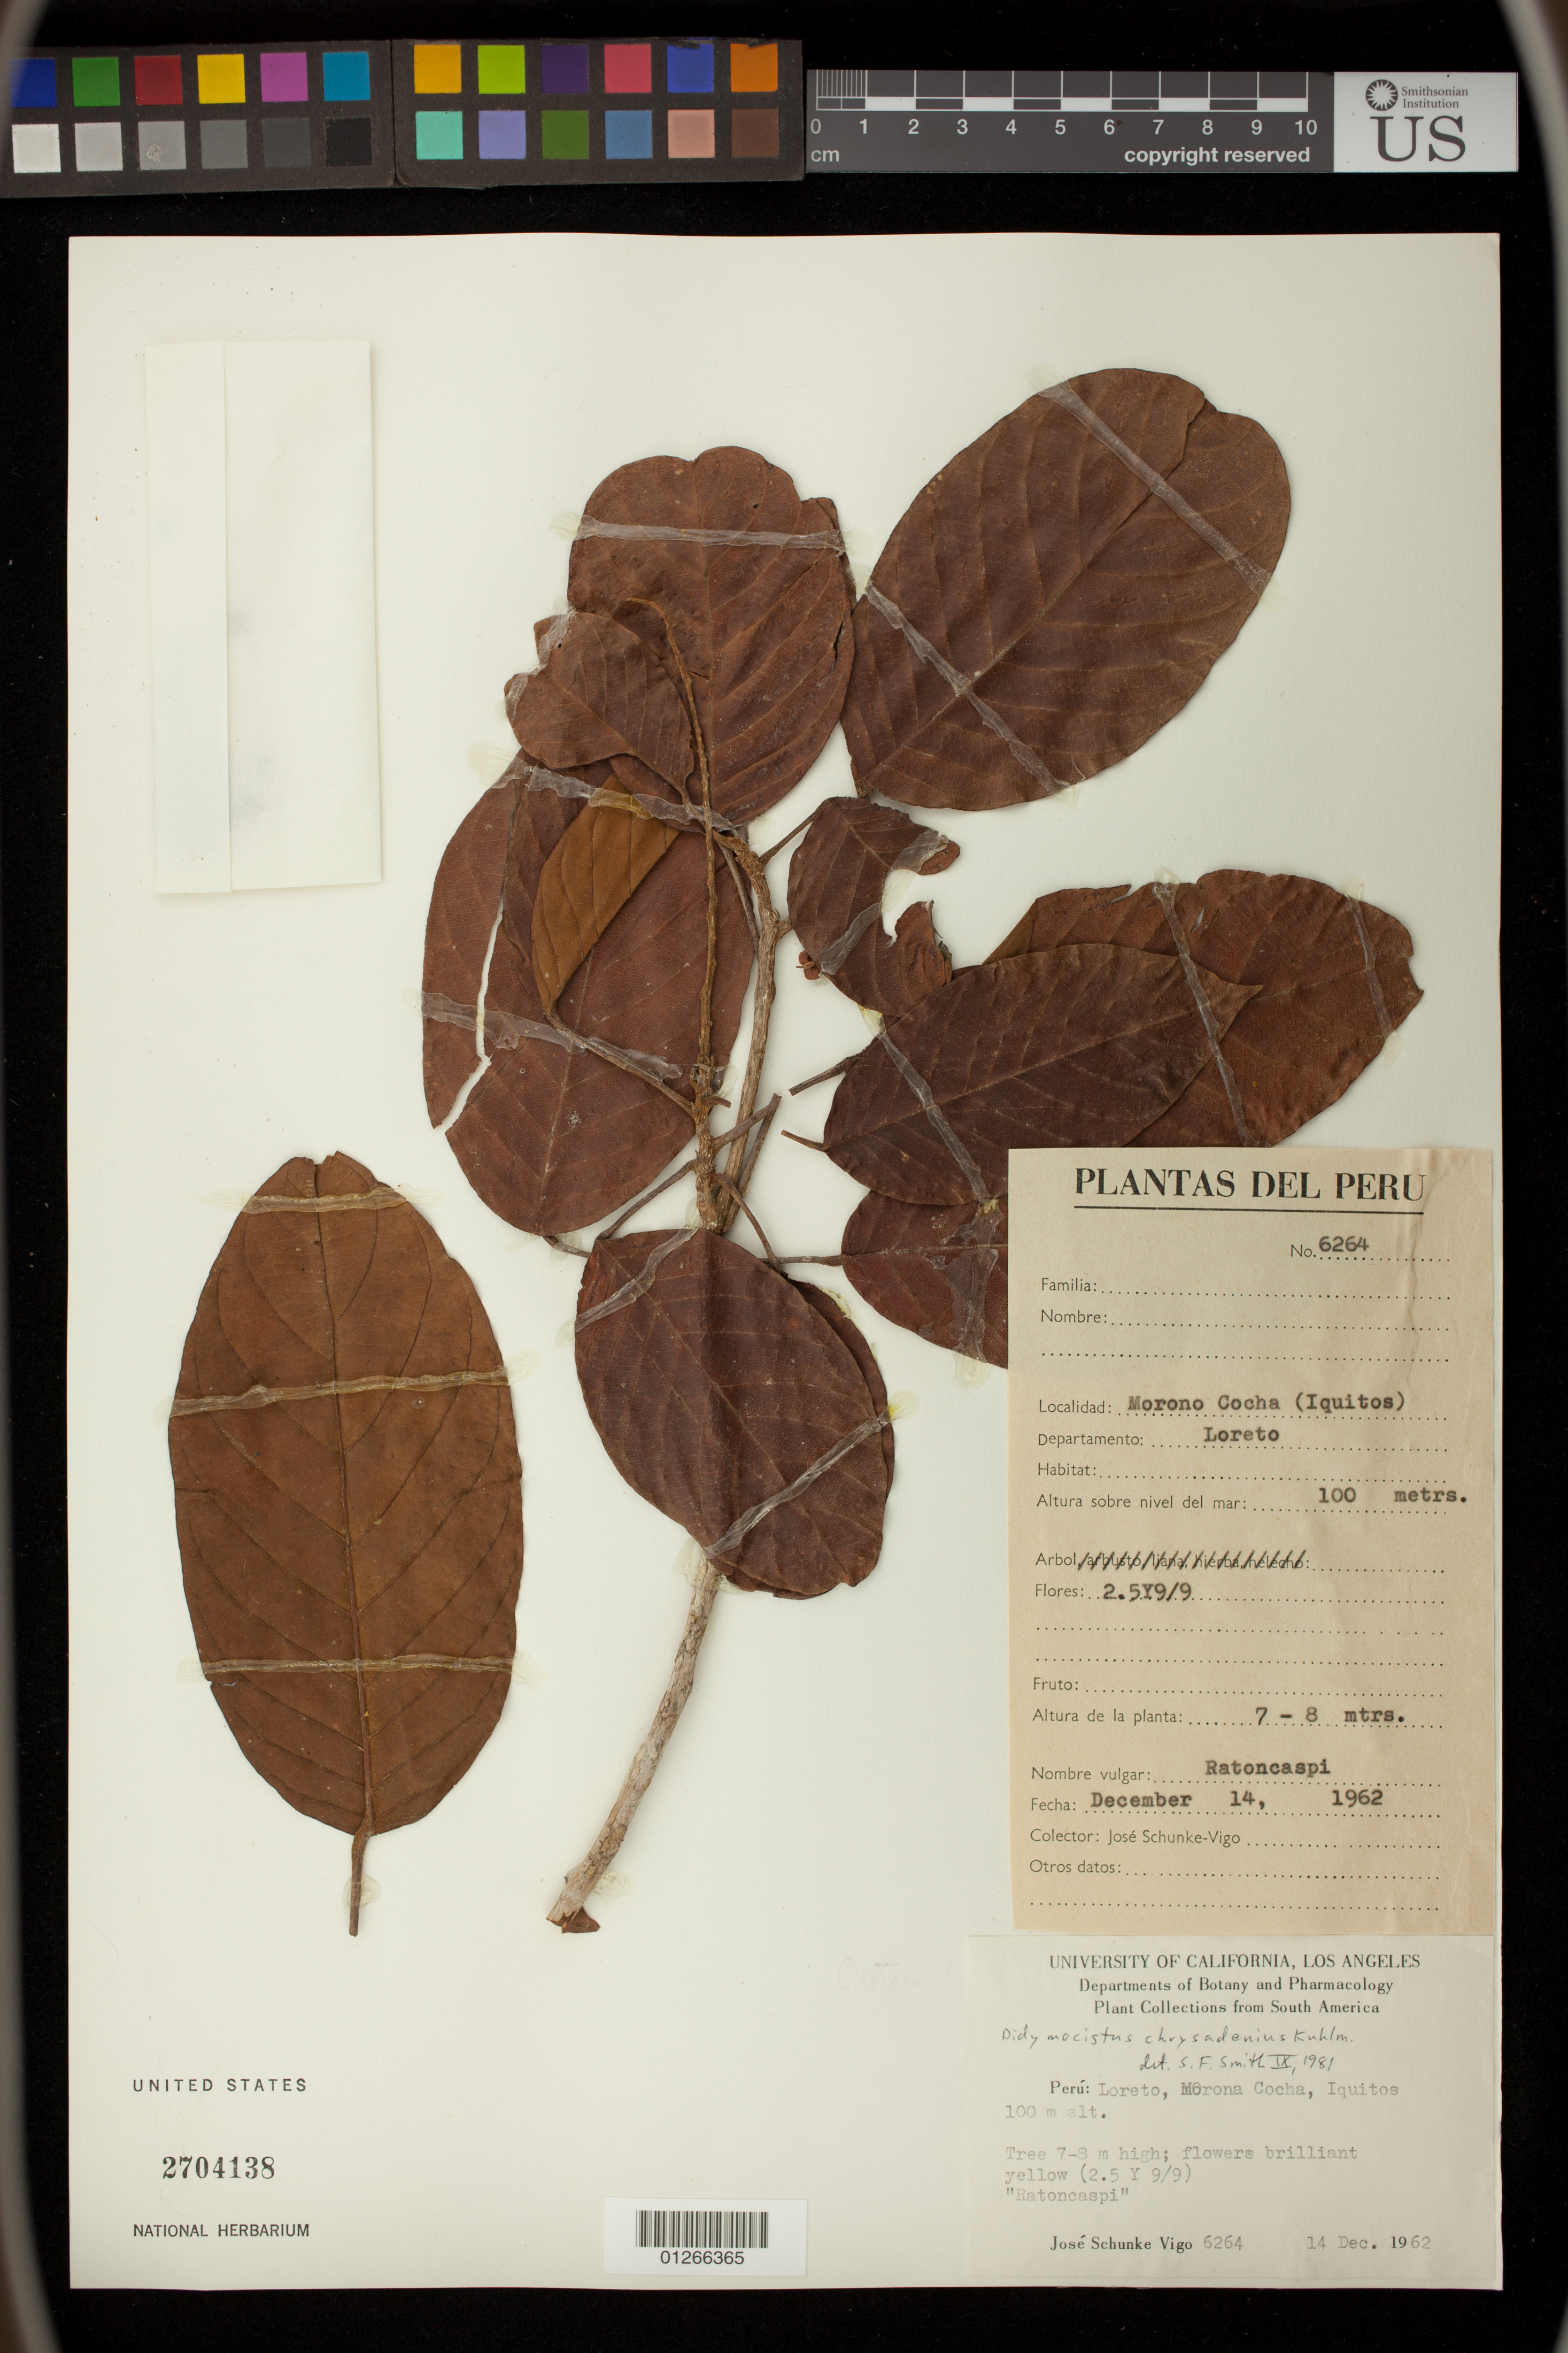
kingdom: Plantae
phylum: Tracheophyta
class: Magnoliopsida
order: Malpighiales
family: Phyllanthaceae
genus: Didymocistus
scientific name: Didymocistus chrysadenius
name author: Kuhlm.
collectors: J. Schunke Vigo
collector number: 6264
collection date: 1962-12-14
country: Peru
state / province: Loreto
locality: Morona Cocha (Iquitos)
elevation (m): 100